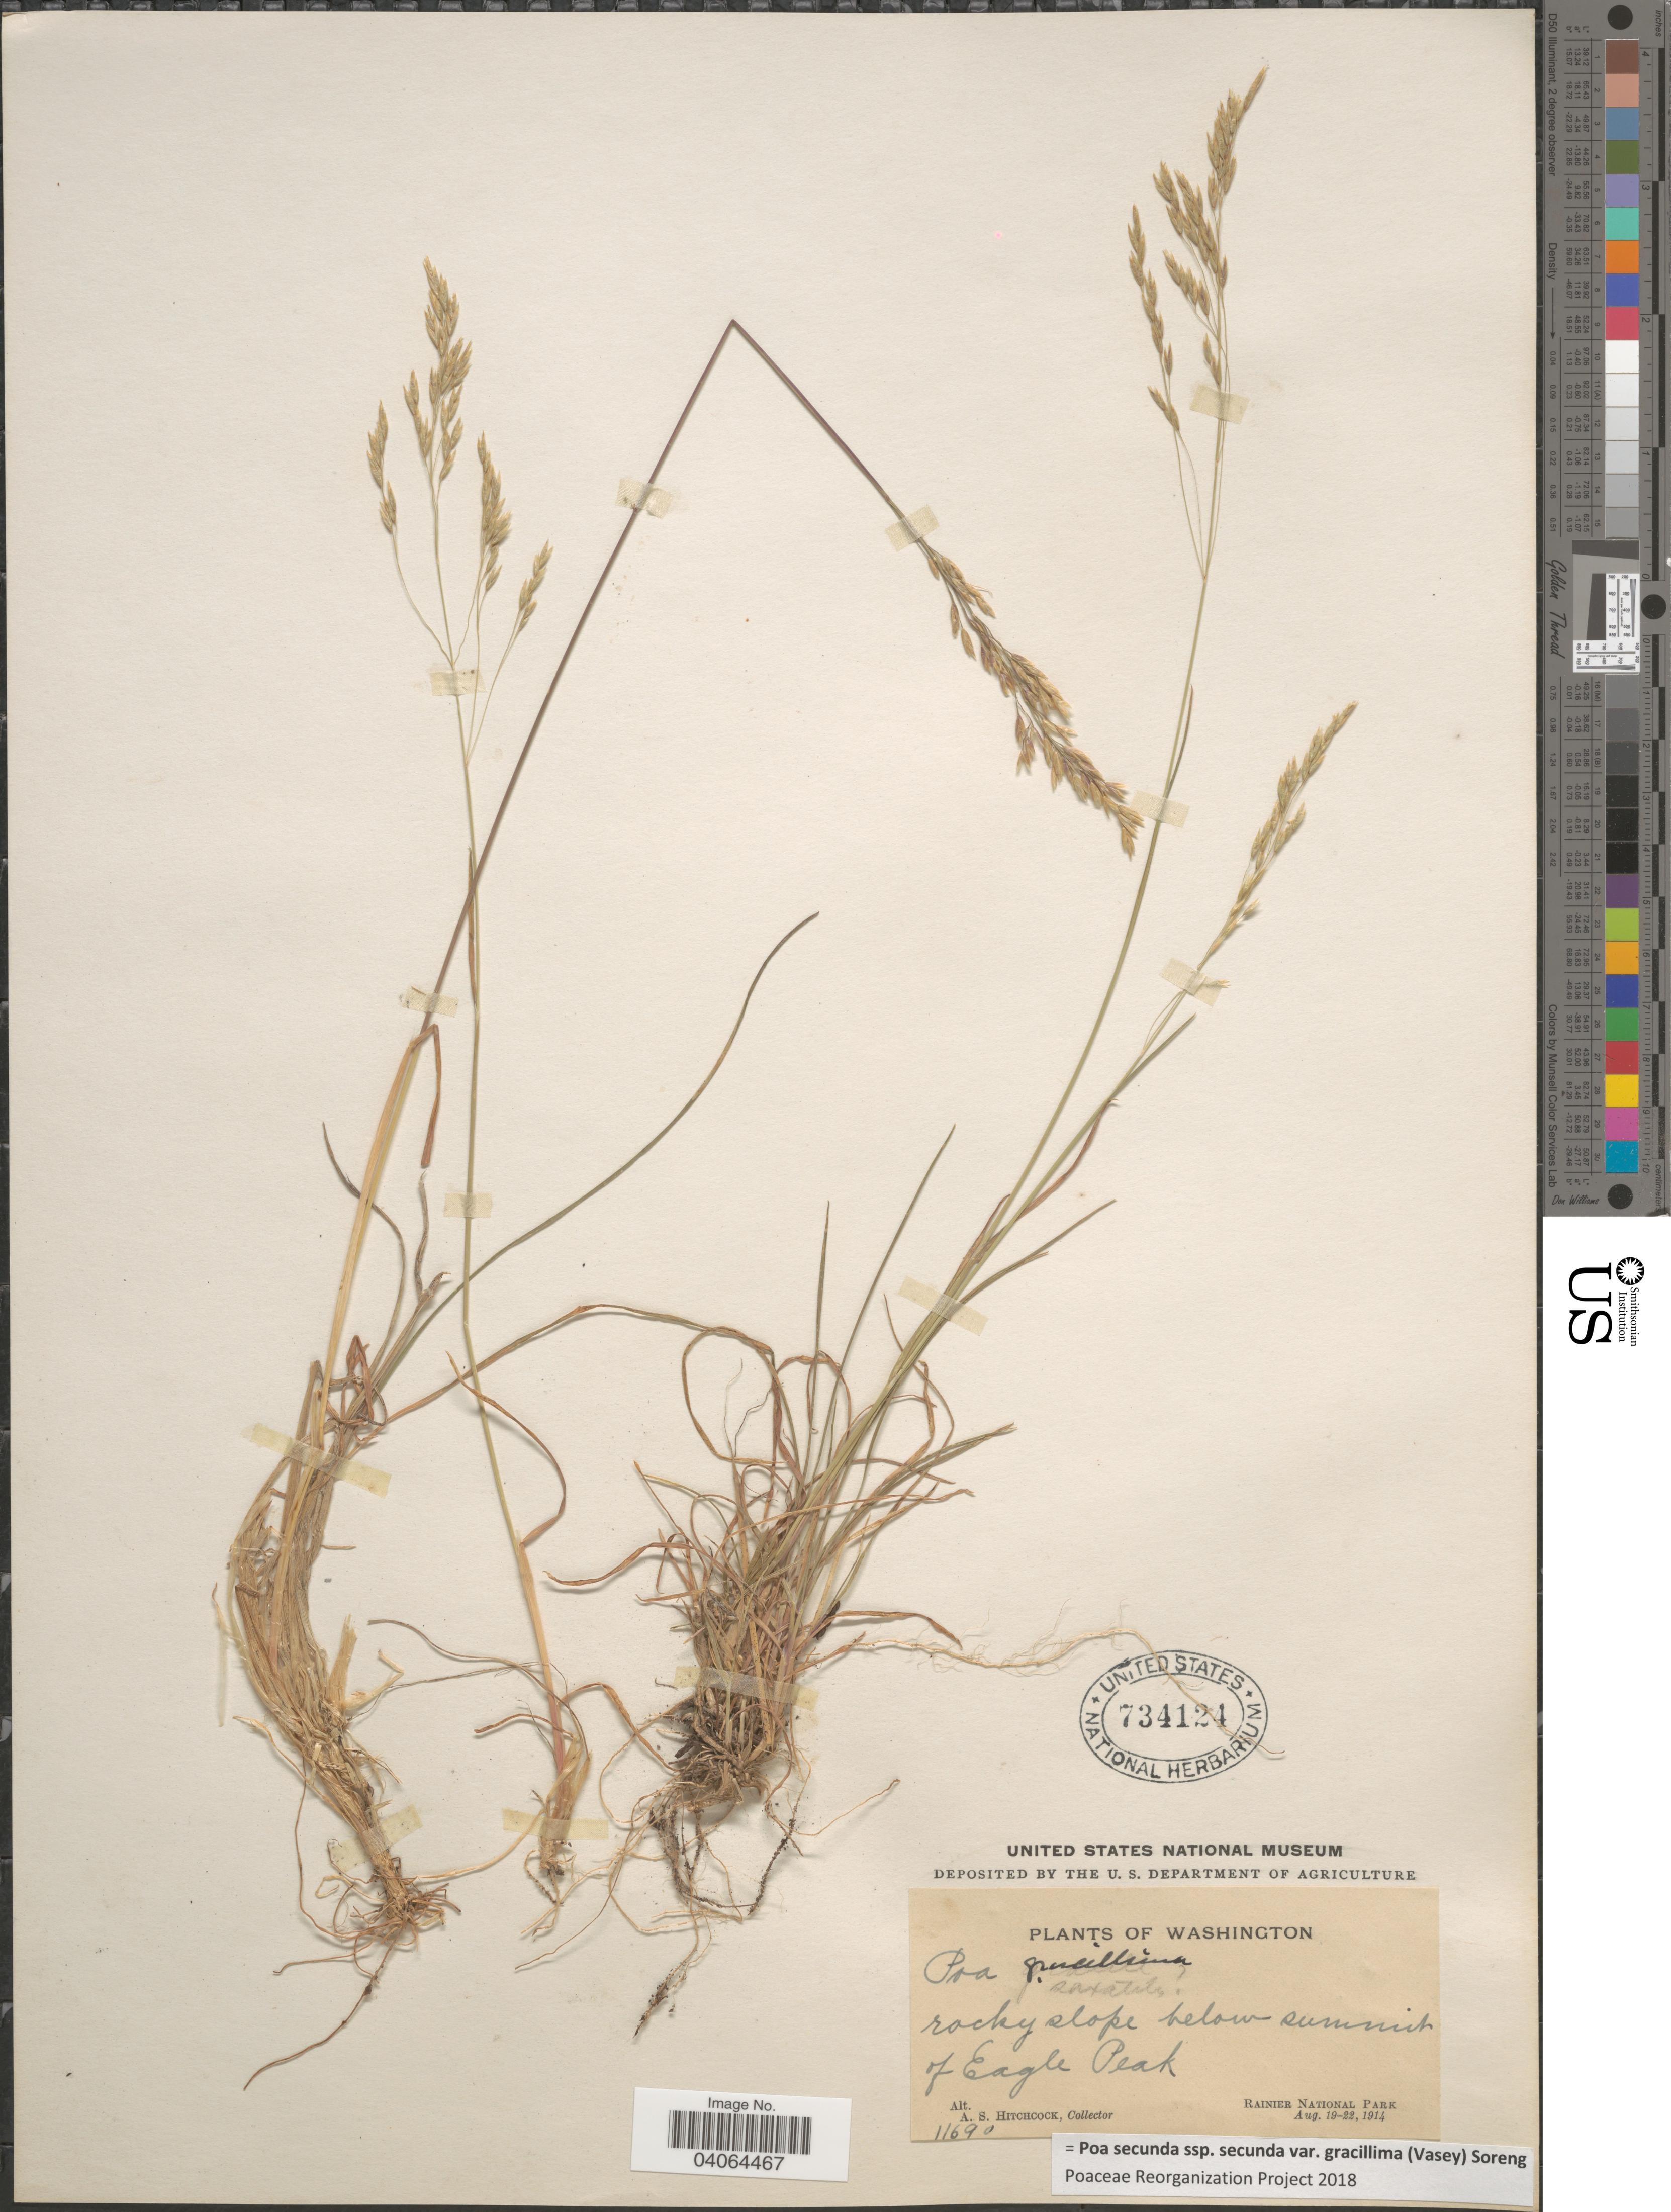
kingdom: Plantae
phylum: Tracheophyta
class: Liliopsida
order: Poales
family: Poaceae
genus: Poa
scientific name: Poa secunda subsp. secunda var. gracillima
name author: (Vasey) Soreng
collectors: A. S. Hitchcock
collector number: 11690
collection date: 1914-08-19/1914-08-22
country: United States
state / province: Washington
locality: Rocky slope below summit of Eagle Peak. Rainier National Park.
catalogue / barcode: US 734124